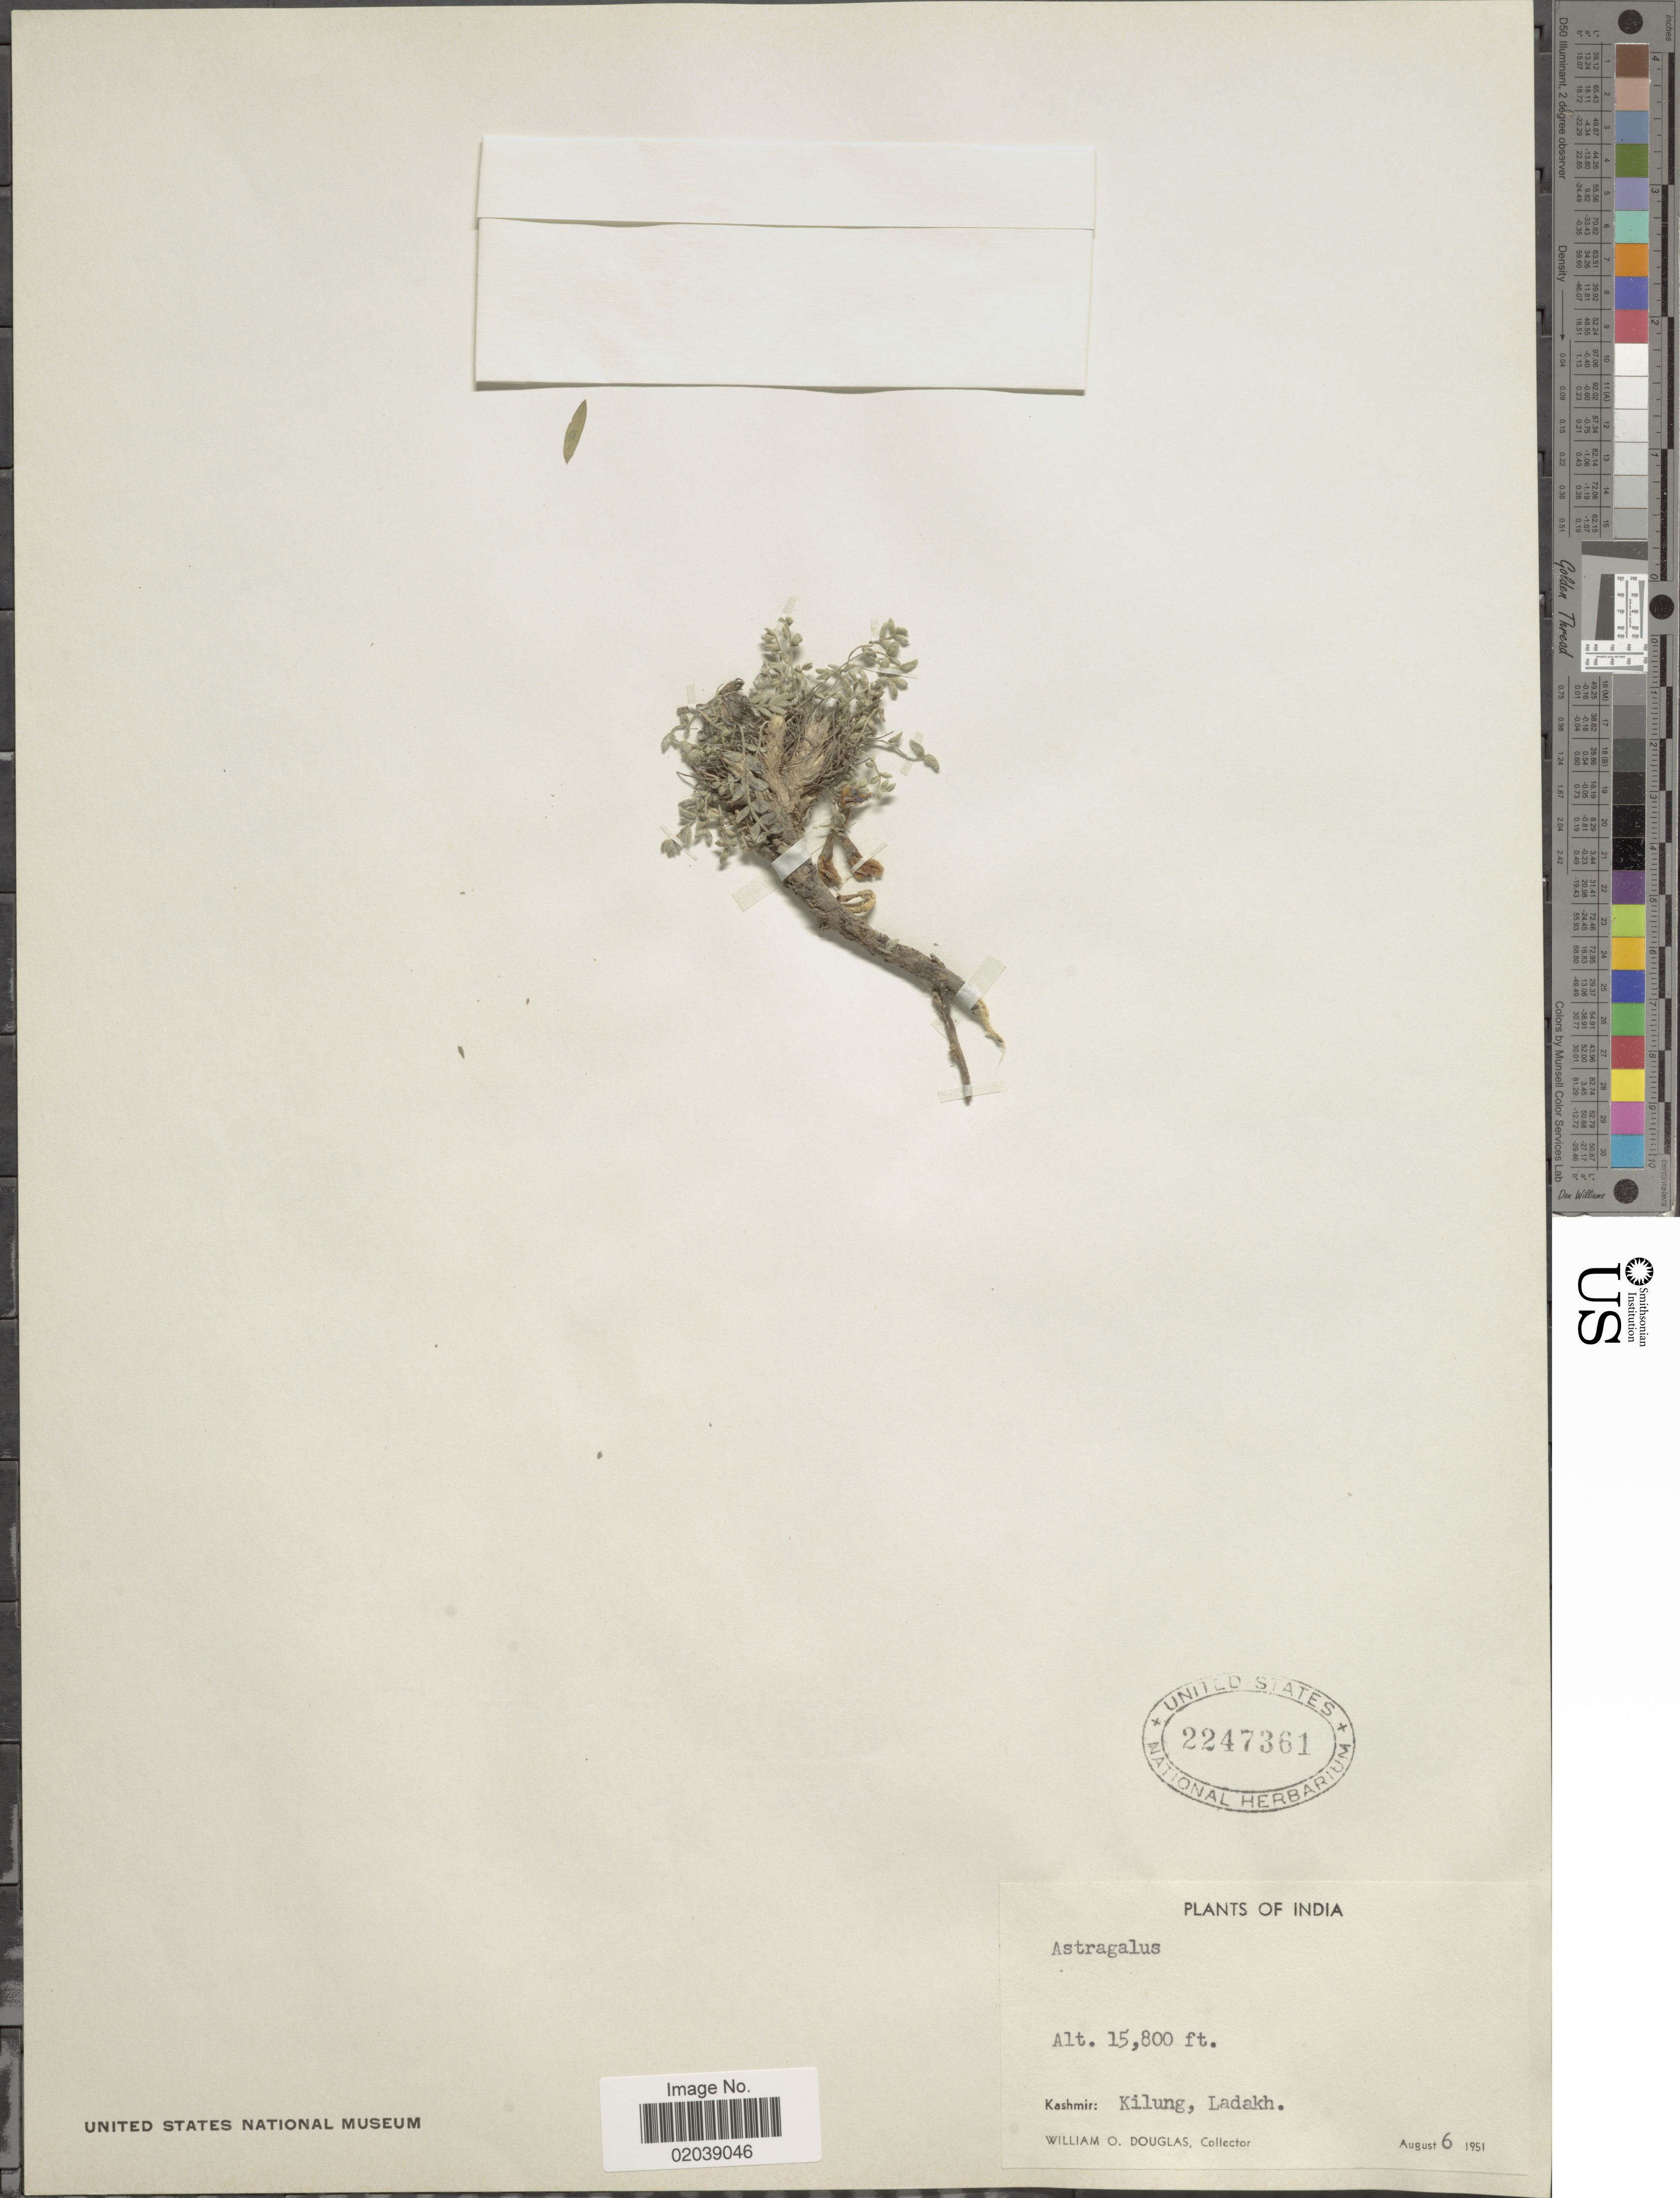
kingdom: Plantae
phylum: Tracheophyta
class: Magnoliopsida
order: Fabales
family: Fabaceae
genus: Astragalus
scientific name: Astragalus sp.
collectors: W. Douglas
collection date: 1951-08-06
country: India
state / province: Jammu and Kashmir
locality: Kashmir: Kilung, Ladakh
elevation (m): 4816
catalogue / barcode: US 2247361